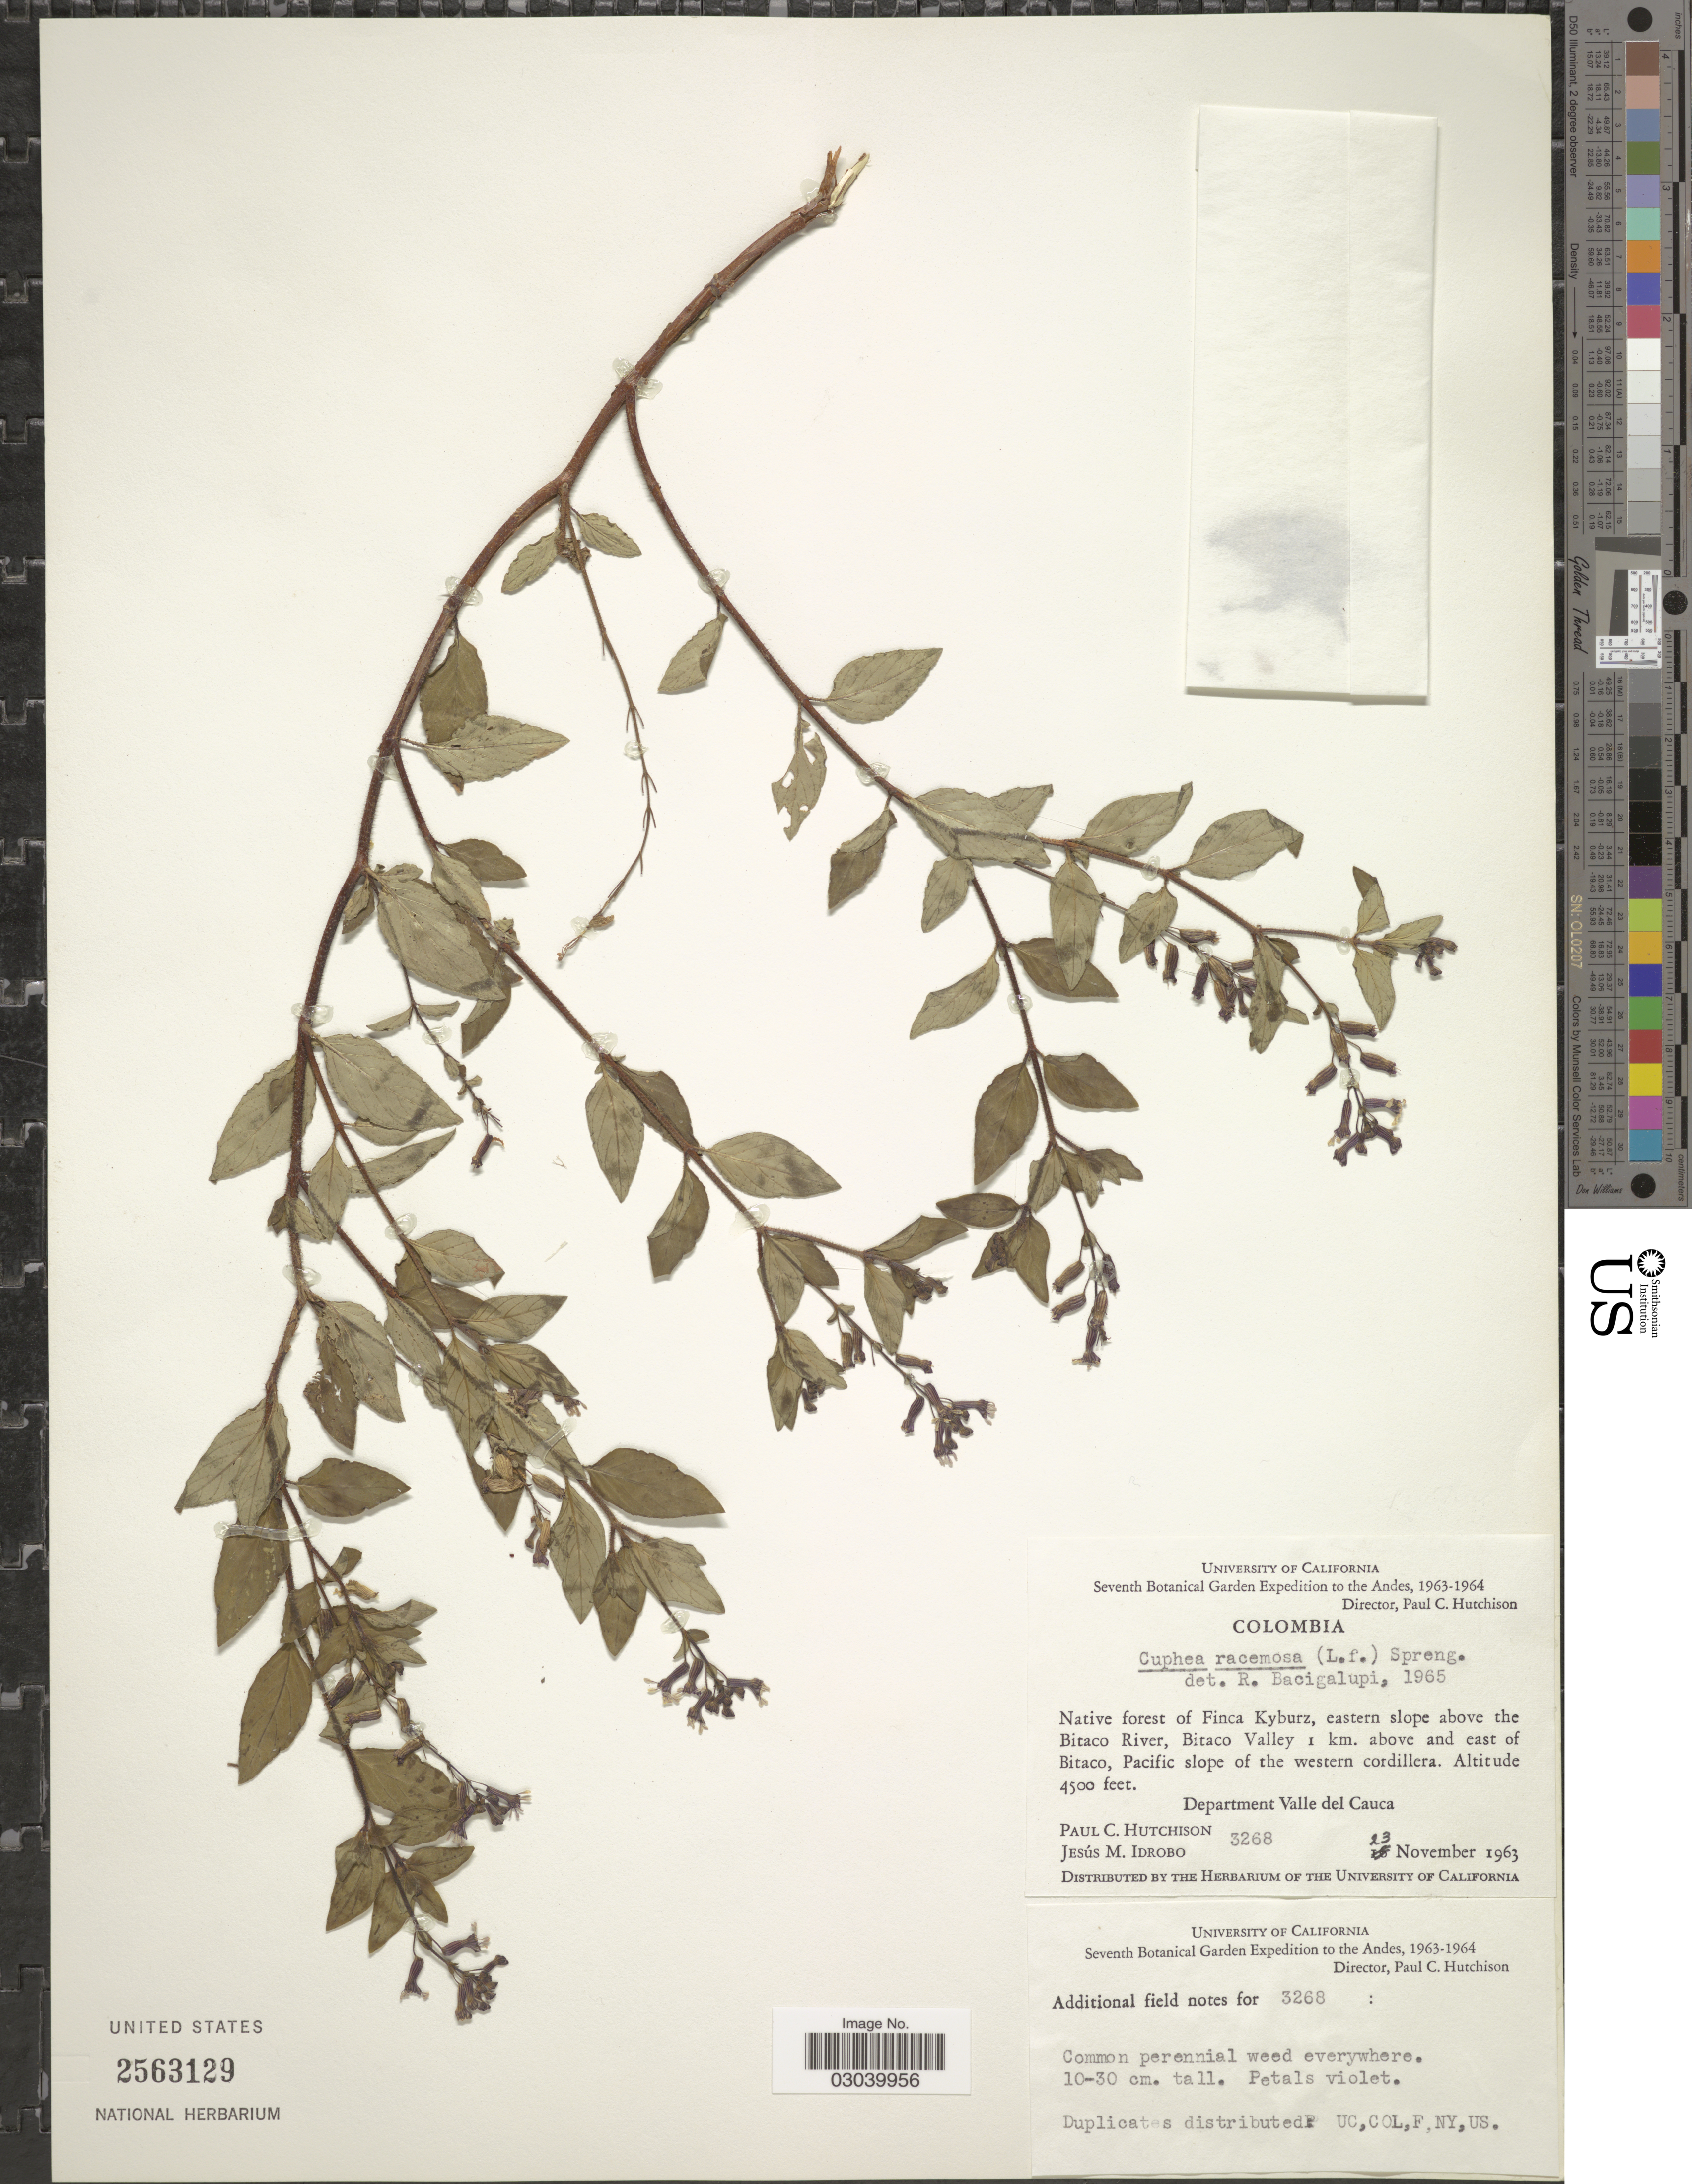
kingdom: Plantae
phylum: Tracheophyta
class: Magnoliopsida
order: Myrtales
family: Lythraceae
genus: Cuphea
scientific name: Cuphea racemosa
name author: (L. f.) Spreng.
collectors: P. C. Hutchison & J. M. Idrobo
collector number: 3268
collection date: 1963-11-23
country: Colombia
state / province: Valle del Cauca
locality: Native forest of Finca Kyburz, eastern slope above the Bitaco River, Bitaco Valley 1 km. above and east of Bitaco, Pacific slope of the western cordillera. Department Valle del Cauca.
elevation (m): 1372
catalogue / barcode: US 2563129